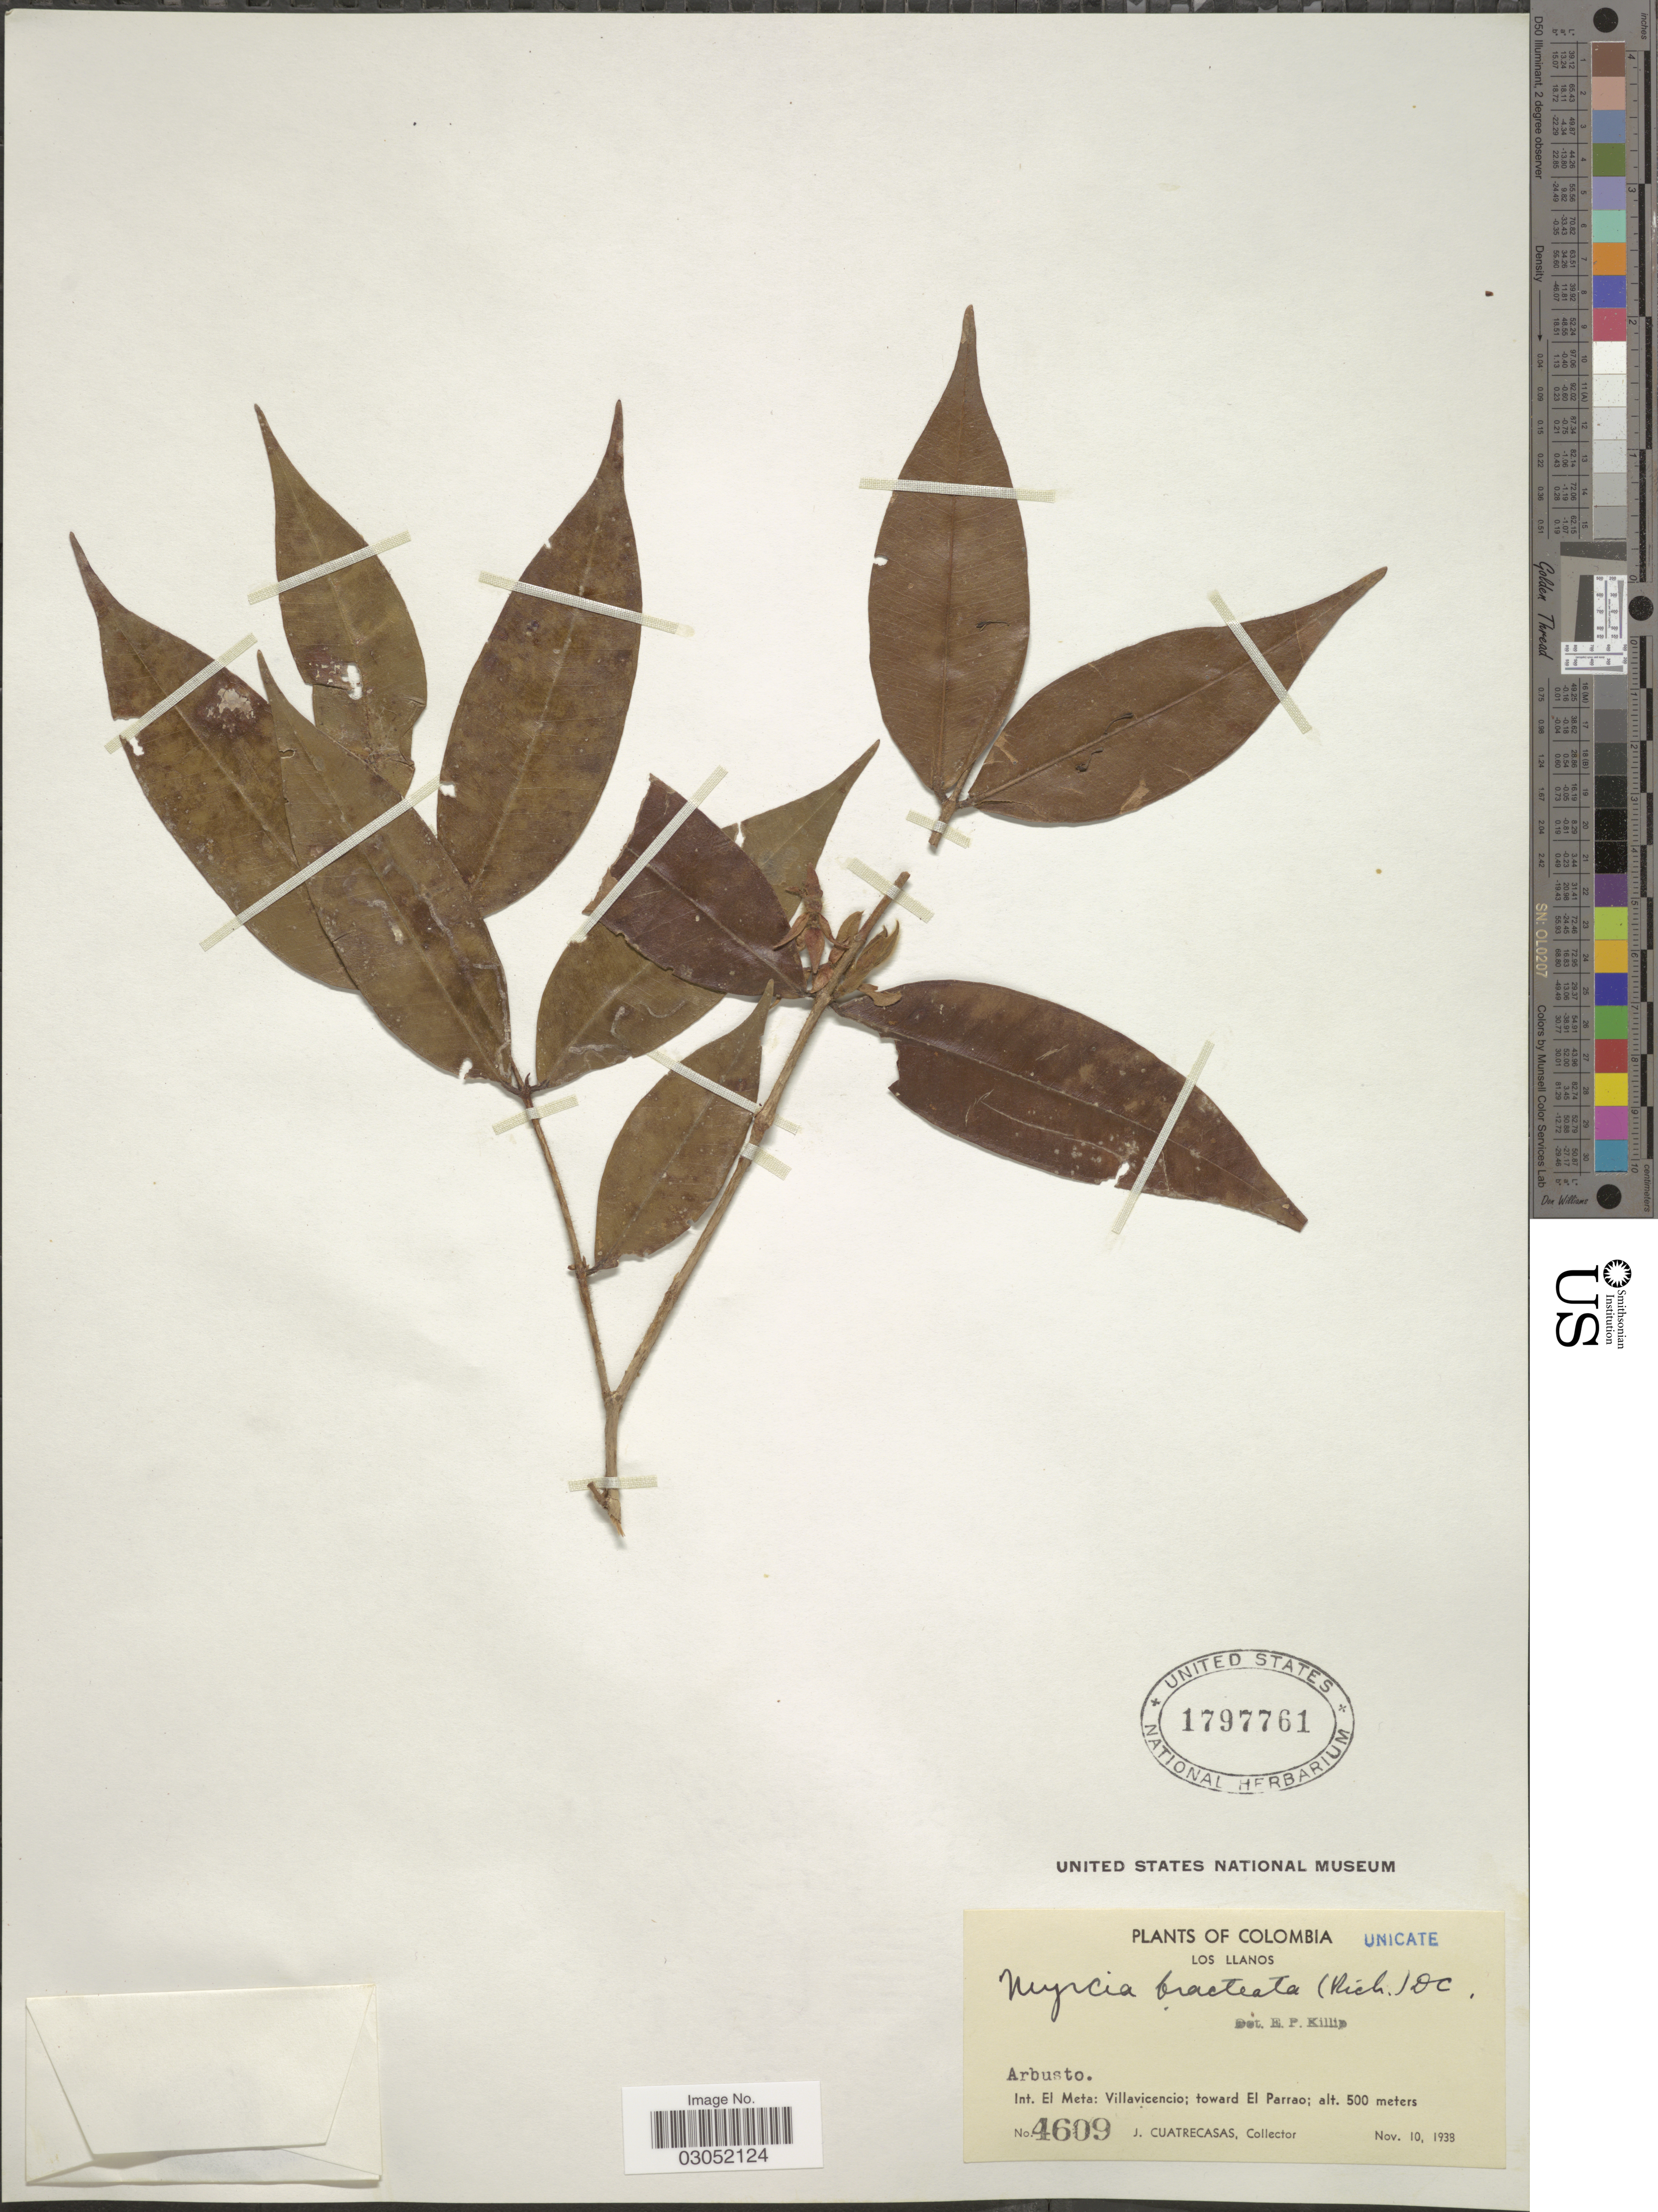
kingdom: Plantae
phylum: Tracheophyta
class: Magnoliopsida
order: Myrtales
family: Myrtaceae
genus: Myrcia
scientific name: Myrcia bracteata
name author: (Rich.) DC.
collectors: J. Cuatrecasas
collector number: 4609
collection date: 1938-11-10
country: Colombia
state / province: Meta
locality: Los Llanos. Int. El Meta: Villavicencio; toward El Parrao.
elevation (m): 500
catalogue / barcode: US 1797761